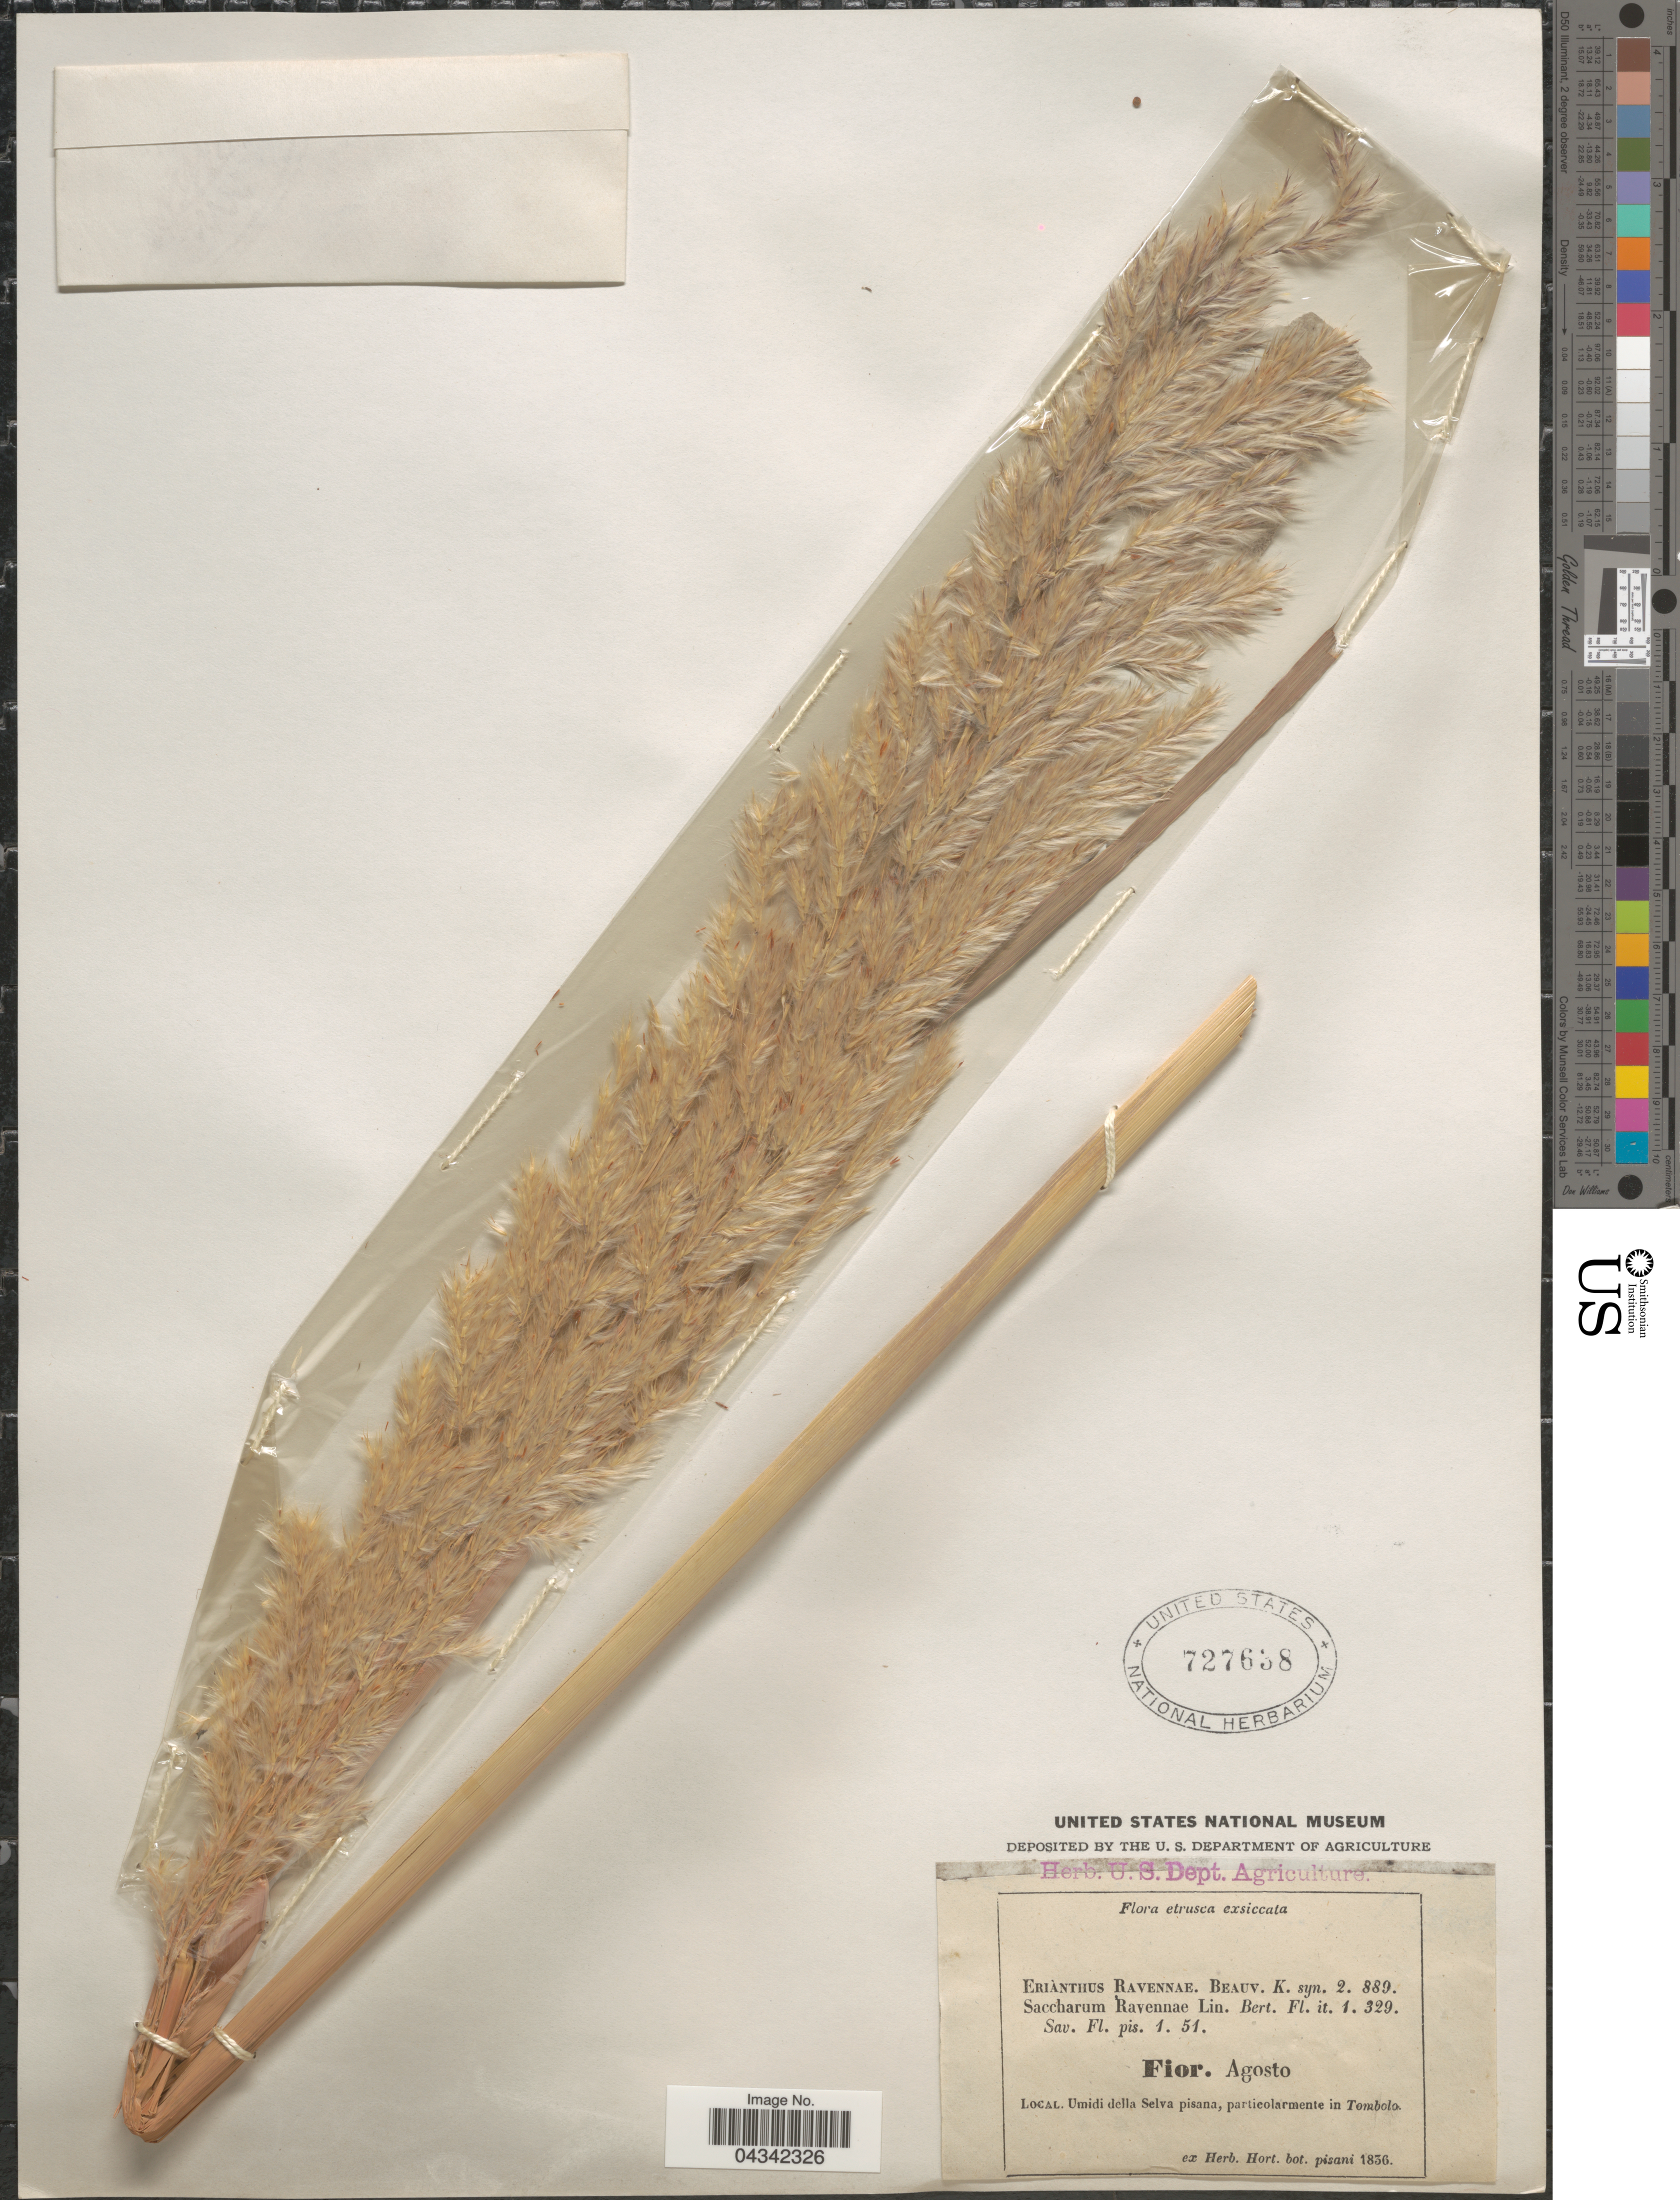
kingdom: Plantae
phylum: Tracheophyta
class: Liliopsida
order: Poales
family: Poaceae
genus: Tripidium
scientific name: Tripidium ravennae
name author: (L.) H. Scholz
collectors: ex herb. Hort. Bot. Pisani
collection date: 1836-08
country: Italy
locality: Umidi della Seva pisana, particolarmente in Tombolo.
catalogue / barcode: US 727638